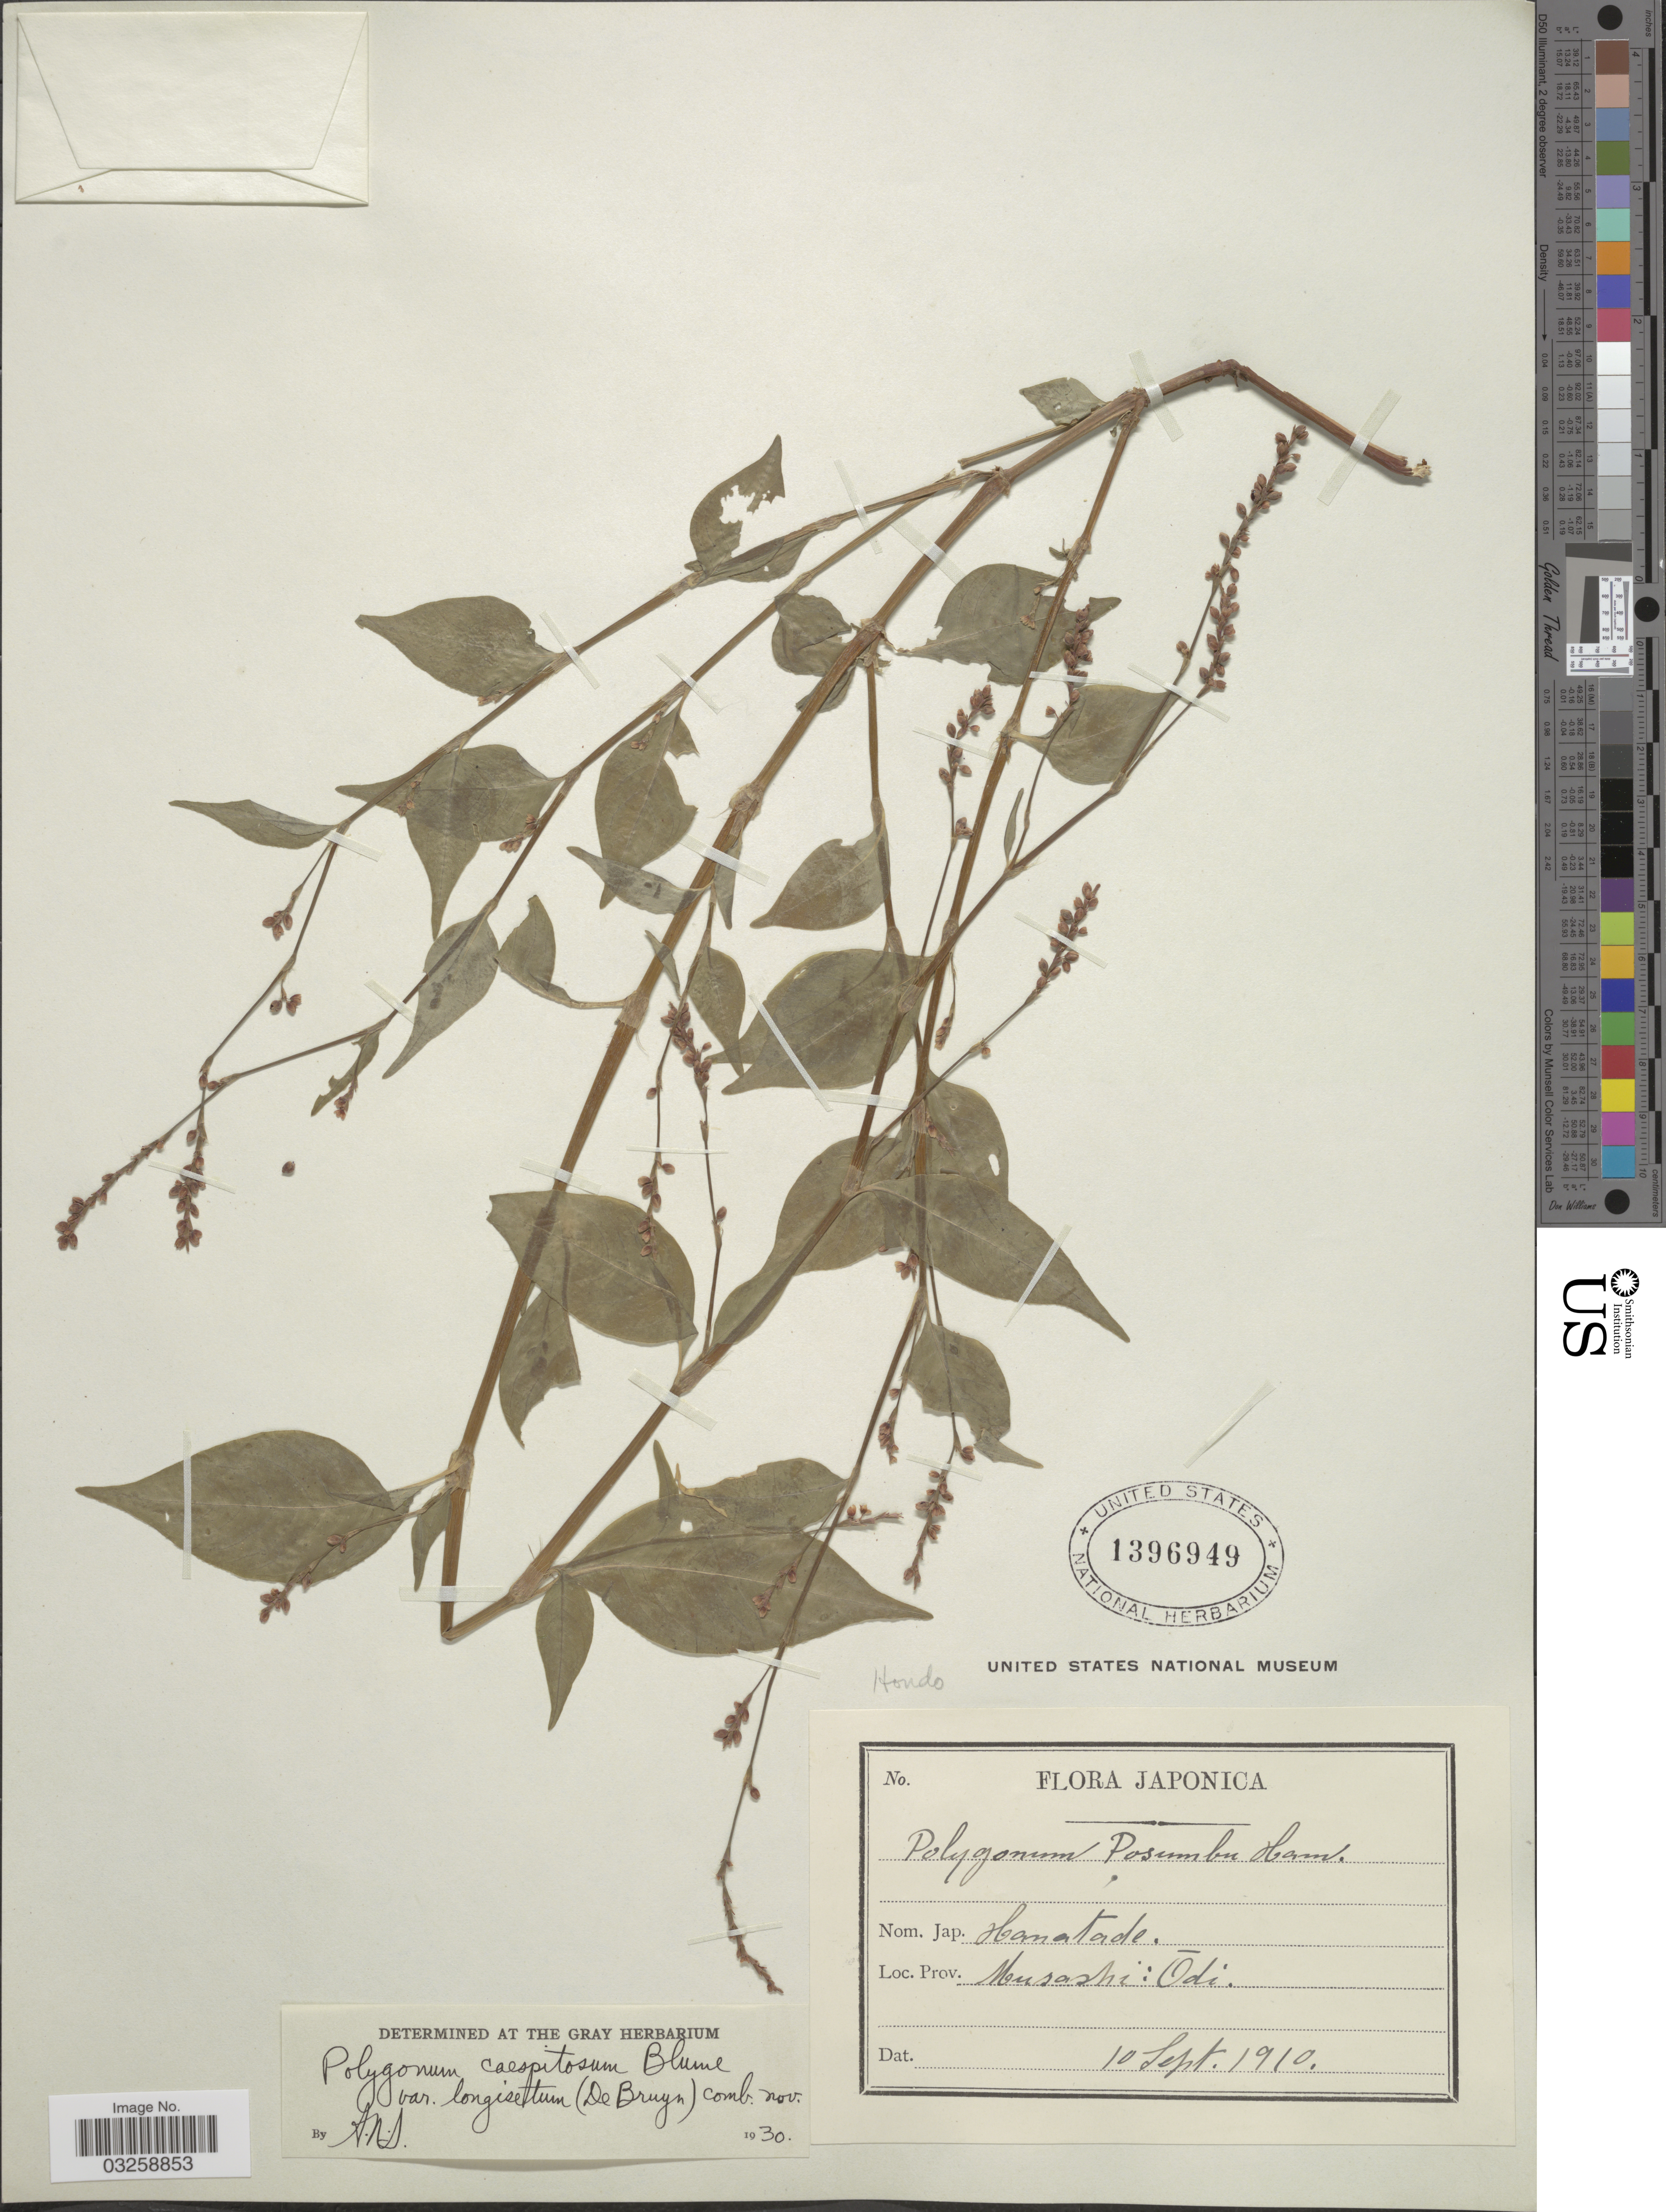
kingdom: Plantae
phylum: Tracheophyta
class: Magnoliopsida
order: Caryophyllales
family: Polygonaceae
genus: Polygonum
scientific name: Polygonum longisetum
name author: Bruijn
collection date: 1910-09-10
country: Japan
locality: Musashi: Odi. Hondo.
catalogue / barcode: US 1396949